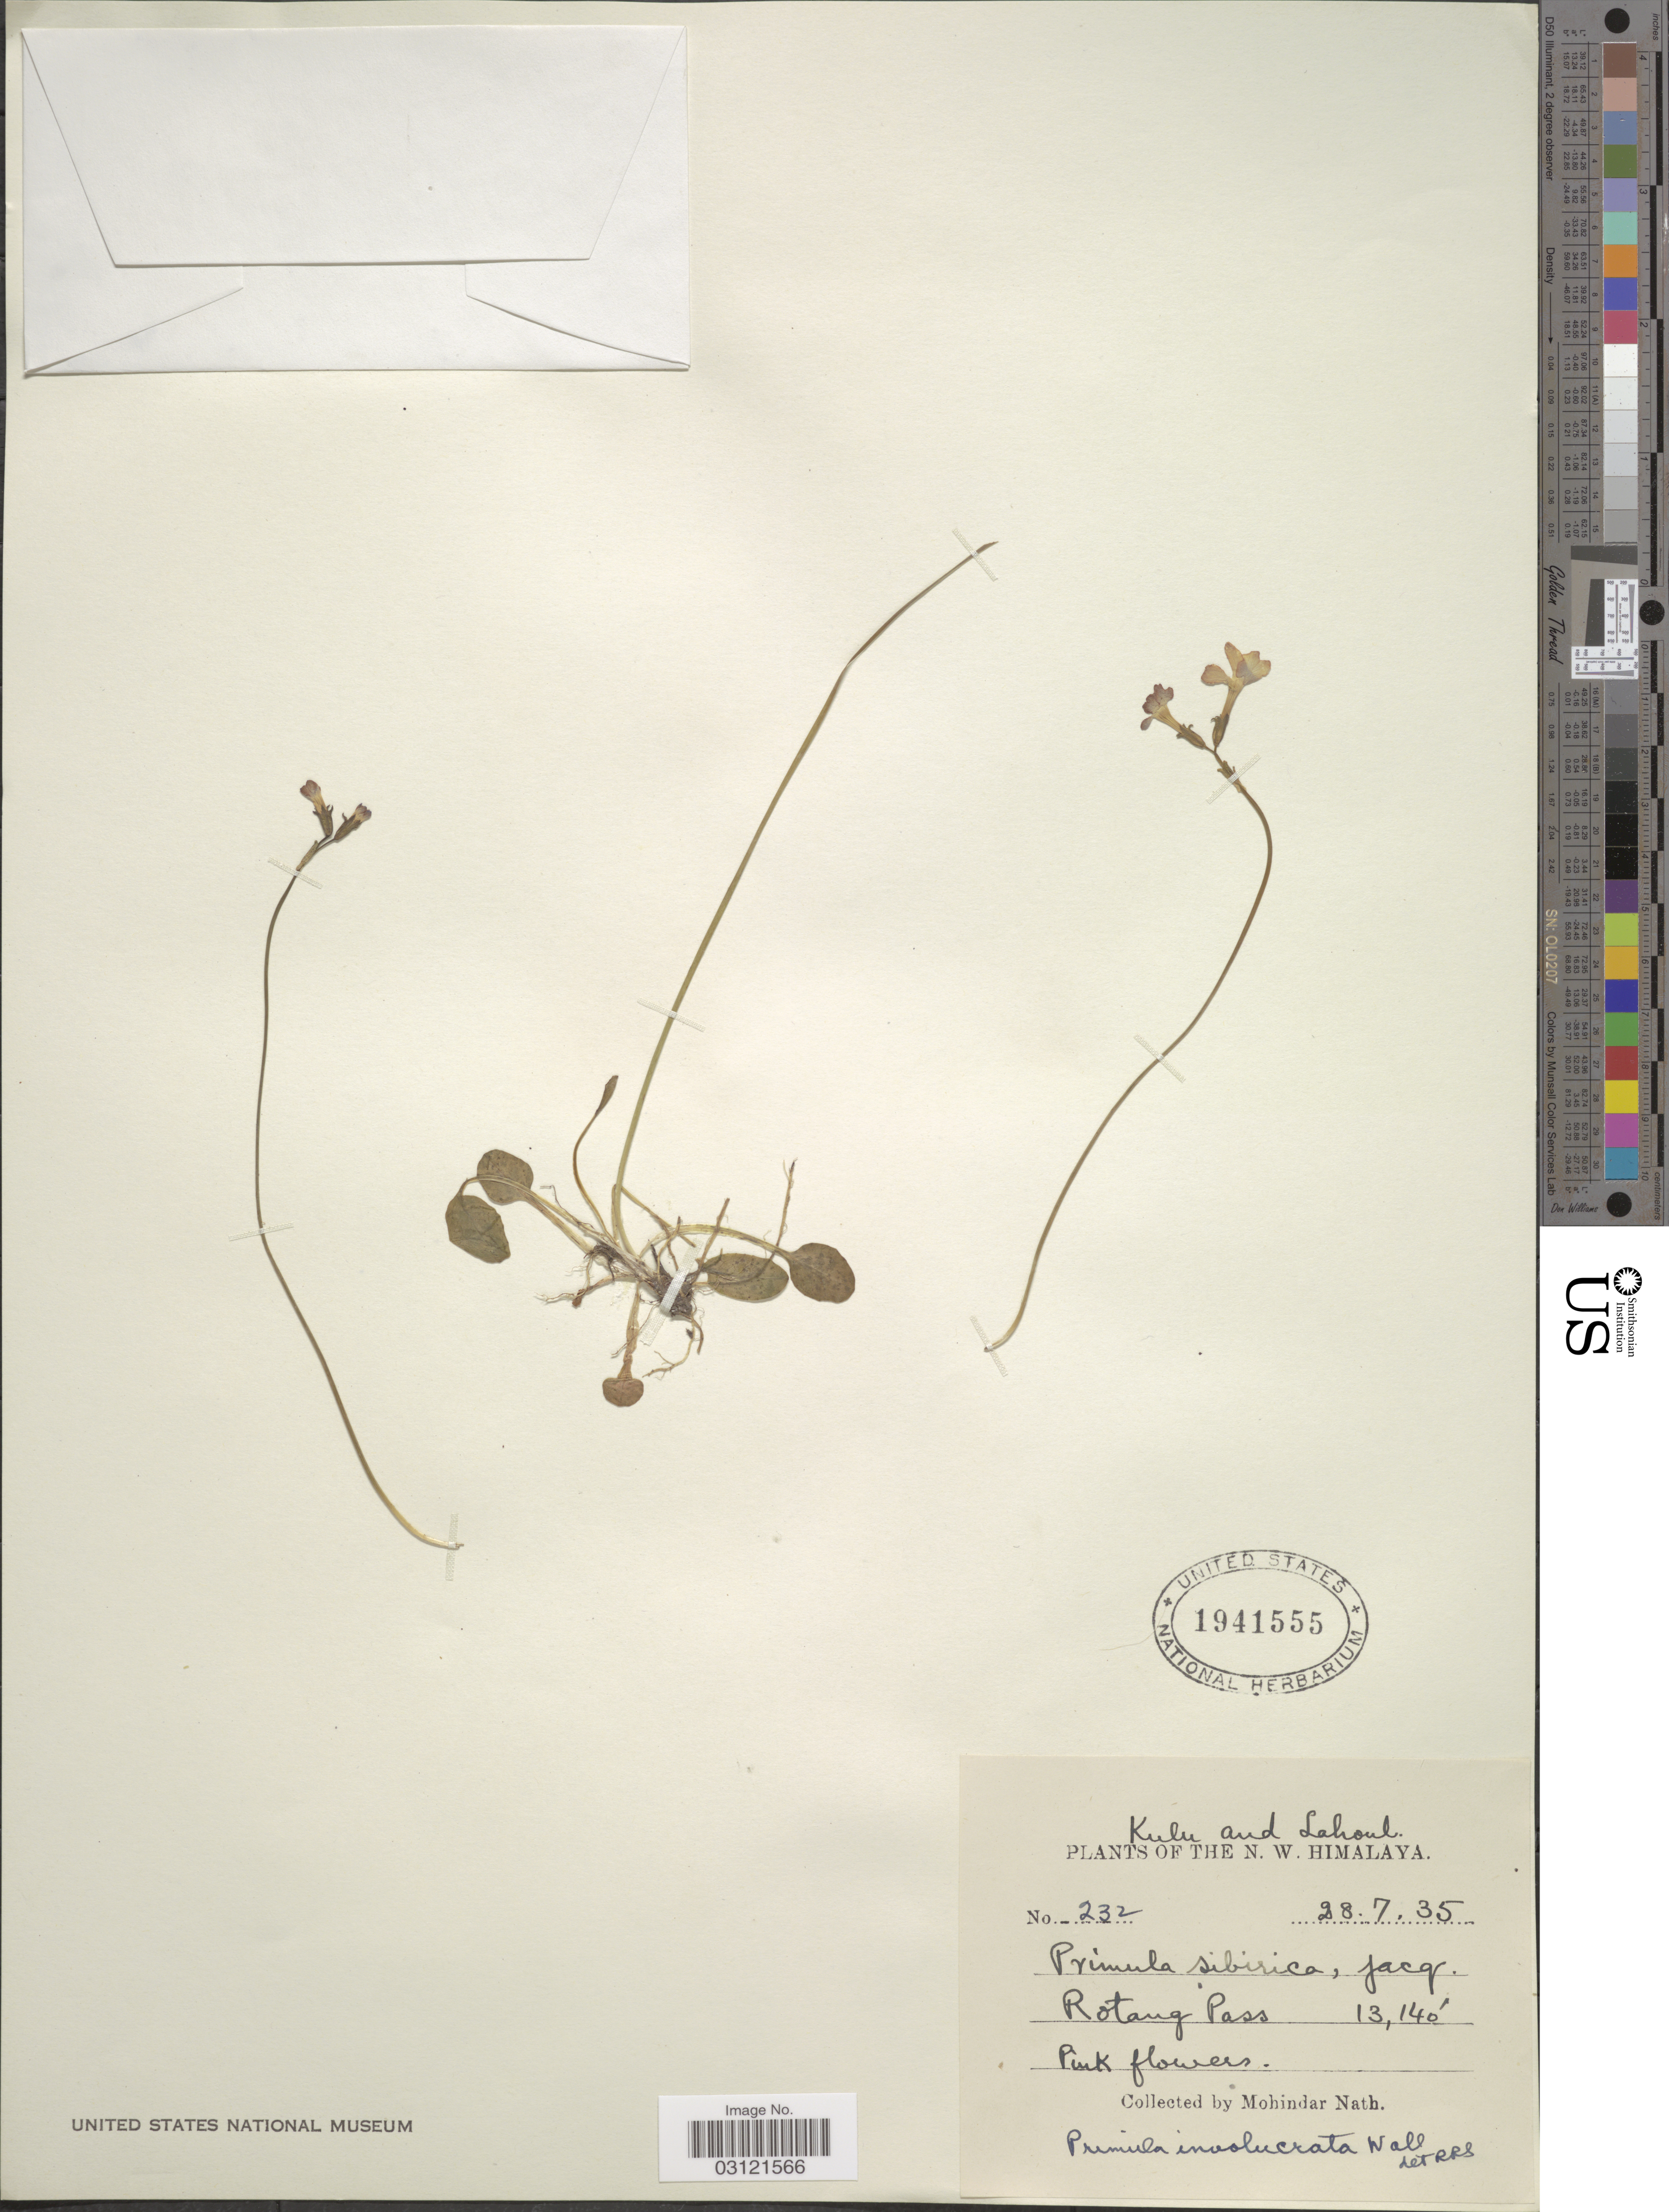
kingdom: Plantae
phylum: Tracheophyta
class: Magnoliopsida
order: Ericales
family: Primulaceae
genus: Primula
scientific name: Primula nutans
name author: Georgi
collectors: M. Nath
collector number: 232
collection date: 1935-07-28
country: India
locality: Kulu and Lahoul, N. W. Himalaya. Rotang Pass.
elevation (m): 4005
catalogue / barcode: US 1941555